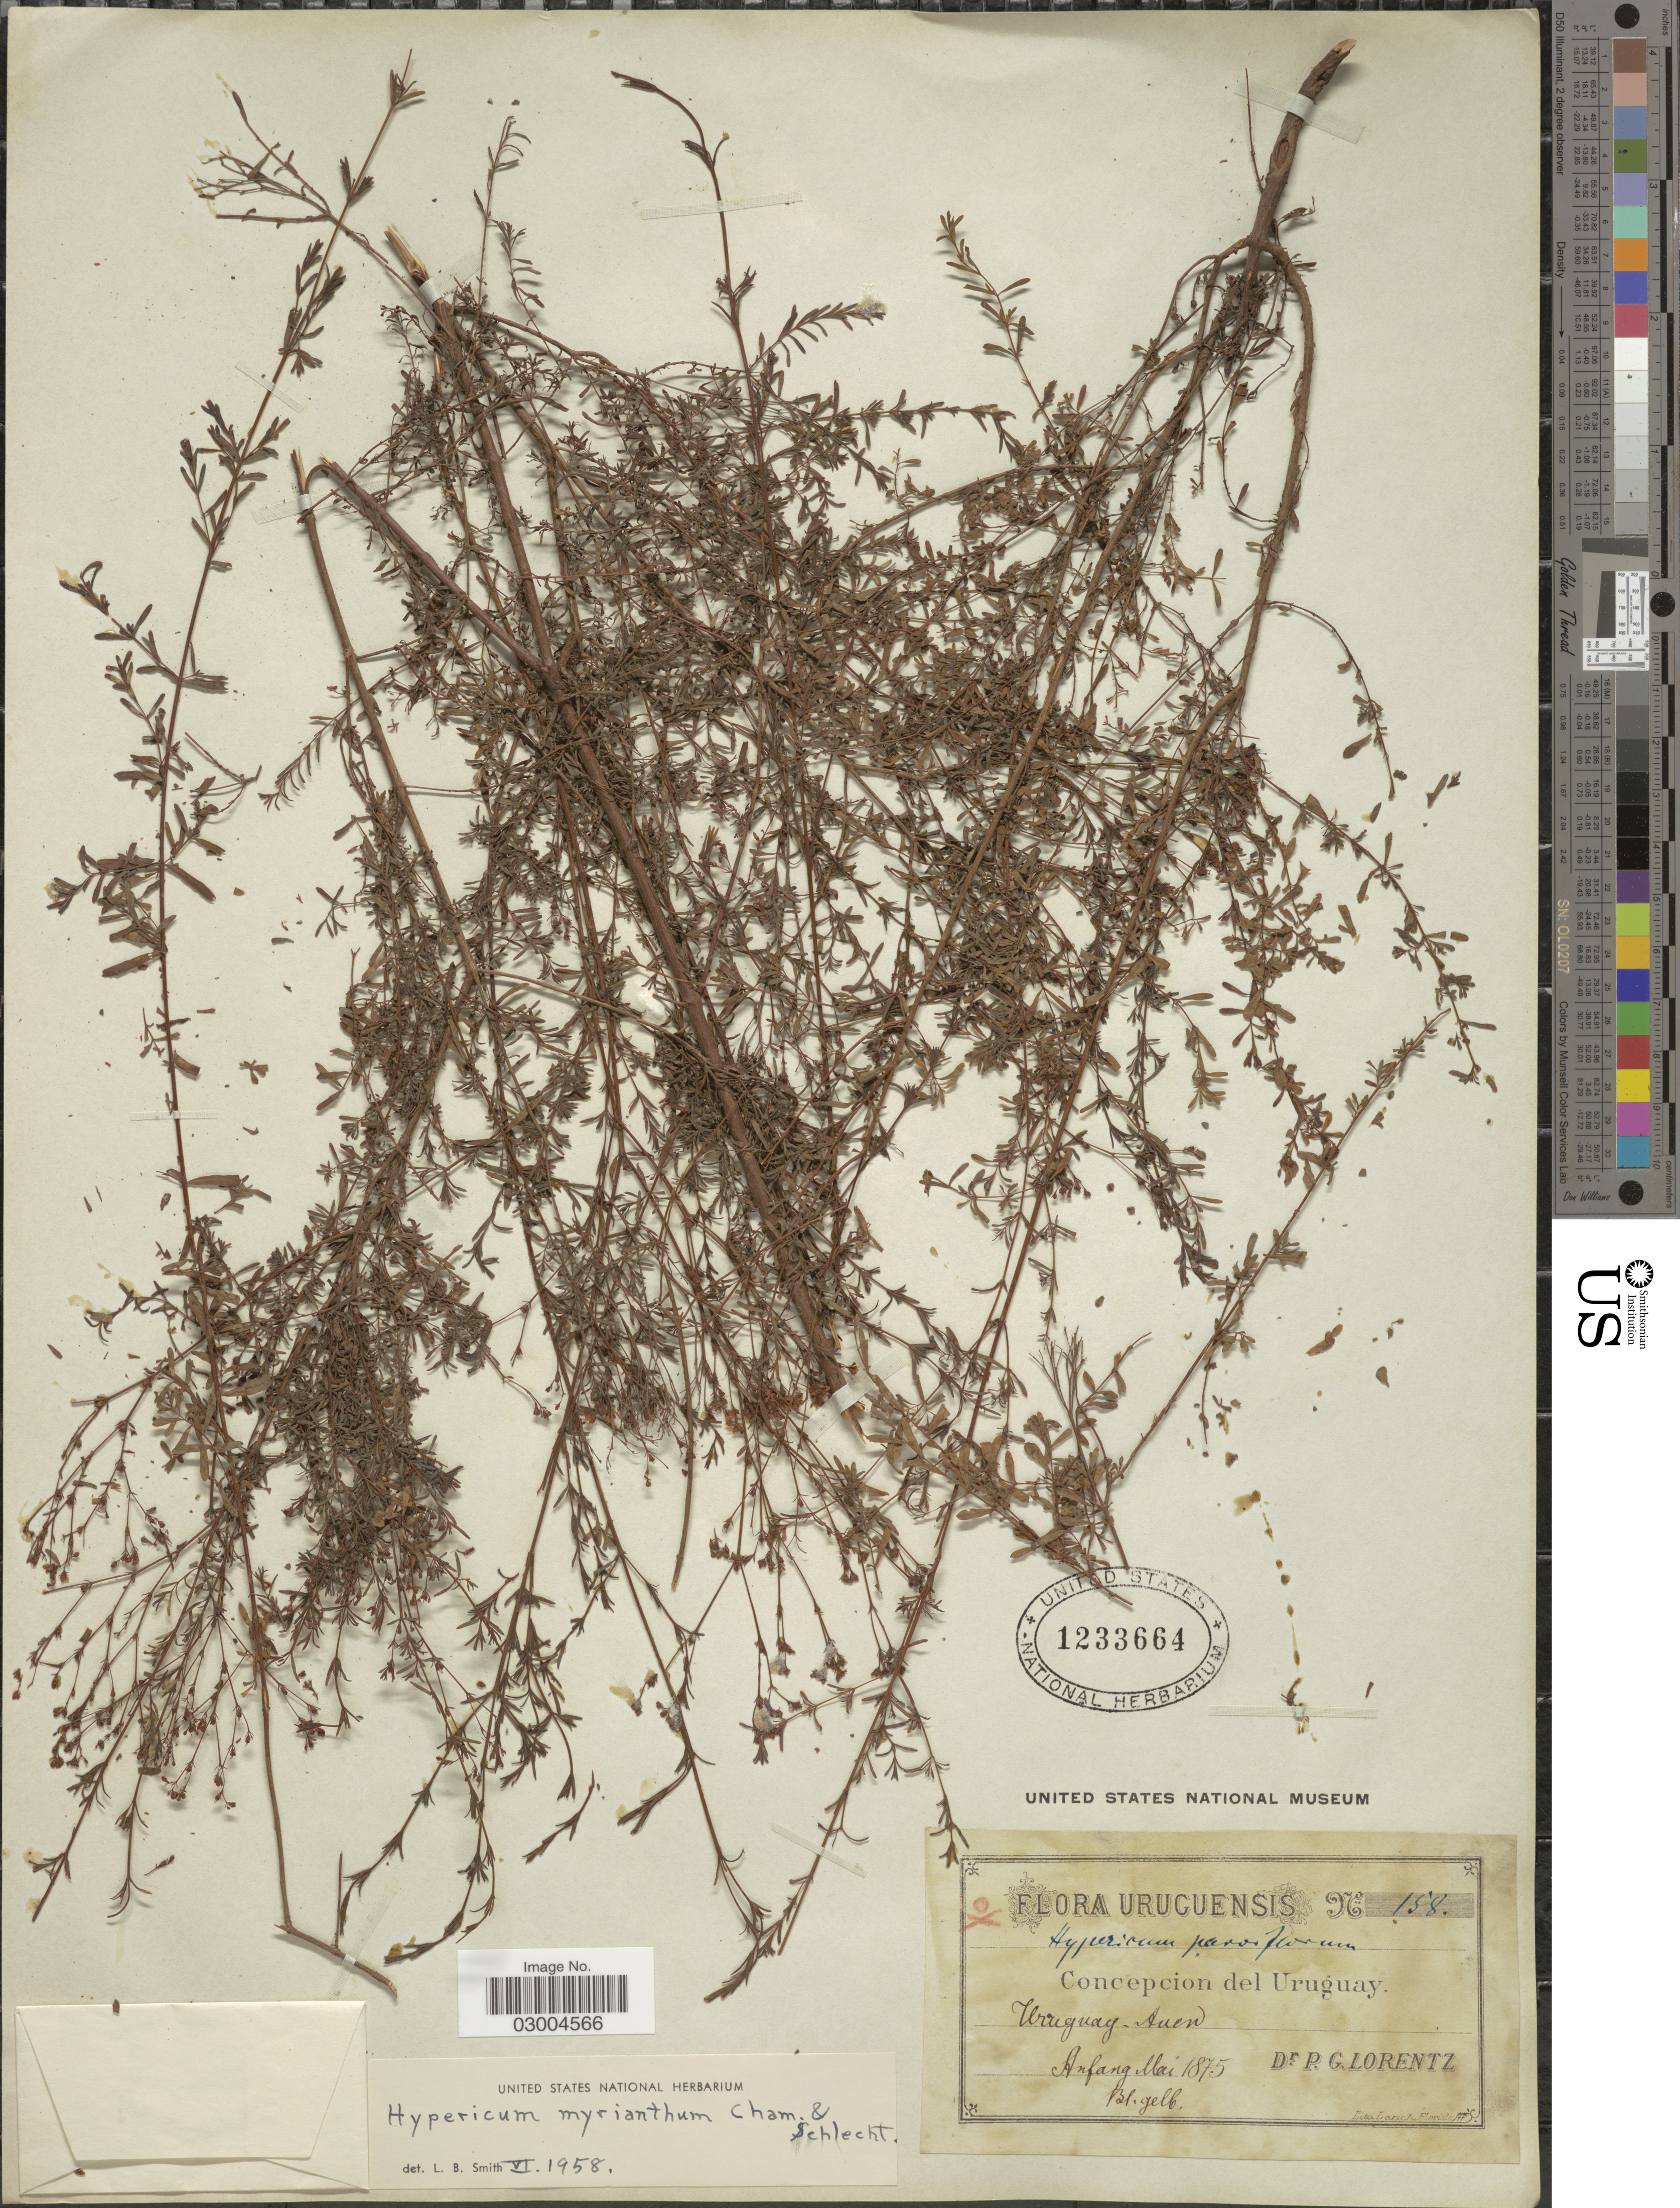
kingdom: Plantae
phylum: Tracheophyta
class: Magnoliopsida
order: Malpighiales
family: Hypericaceae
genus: Hypericum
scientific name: Hypericum myrianthum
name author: Cham. & Schltdl.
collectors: P. G. Lorentz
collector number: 158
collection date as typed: Anfang Mai 1875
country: Uruguay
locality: Concepcion del Uruguay. Uruguay-Auen.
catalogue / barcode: US 1233664